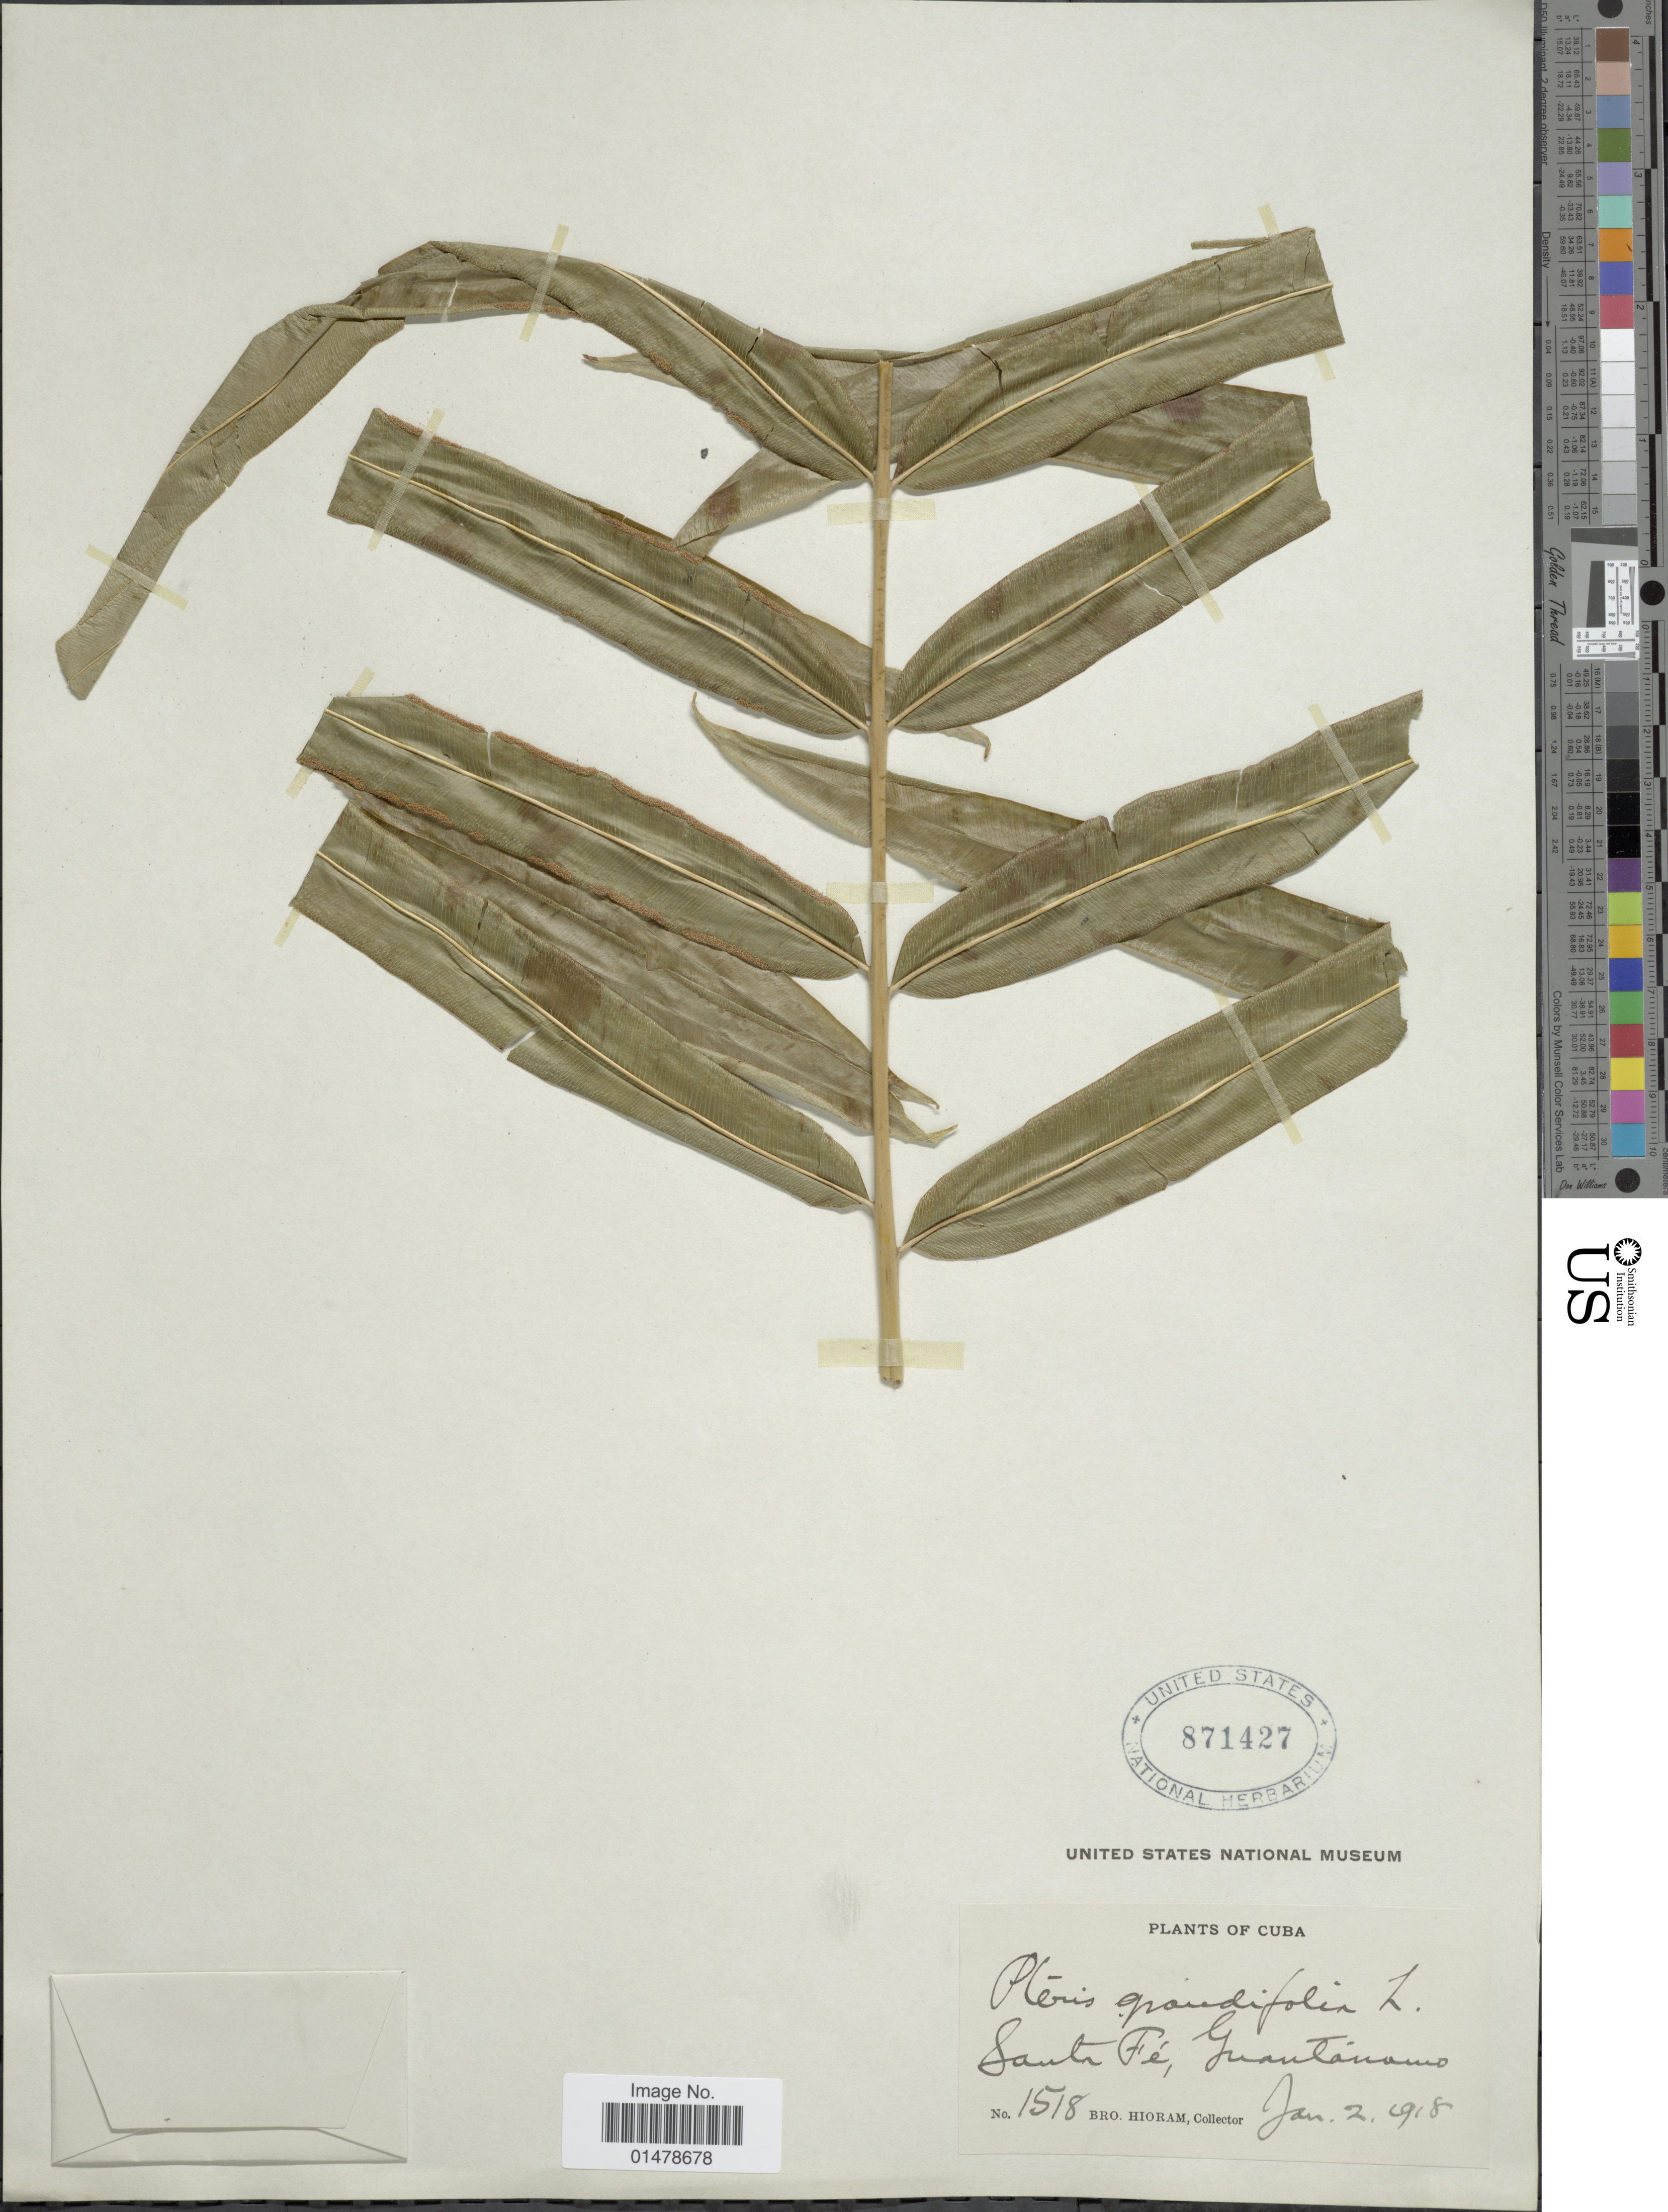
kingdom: Plantae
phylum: Tracheophyta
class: Polypodiopsida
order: Polypodiales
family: Pteridaceae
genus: Pteris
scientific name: Pteris grandifolia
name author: L.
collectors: Bro. Hioram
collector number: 1518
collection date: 1918-01-02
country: Cuba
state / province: Guantánamo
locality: Santa Fe.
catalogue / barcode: US 871427